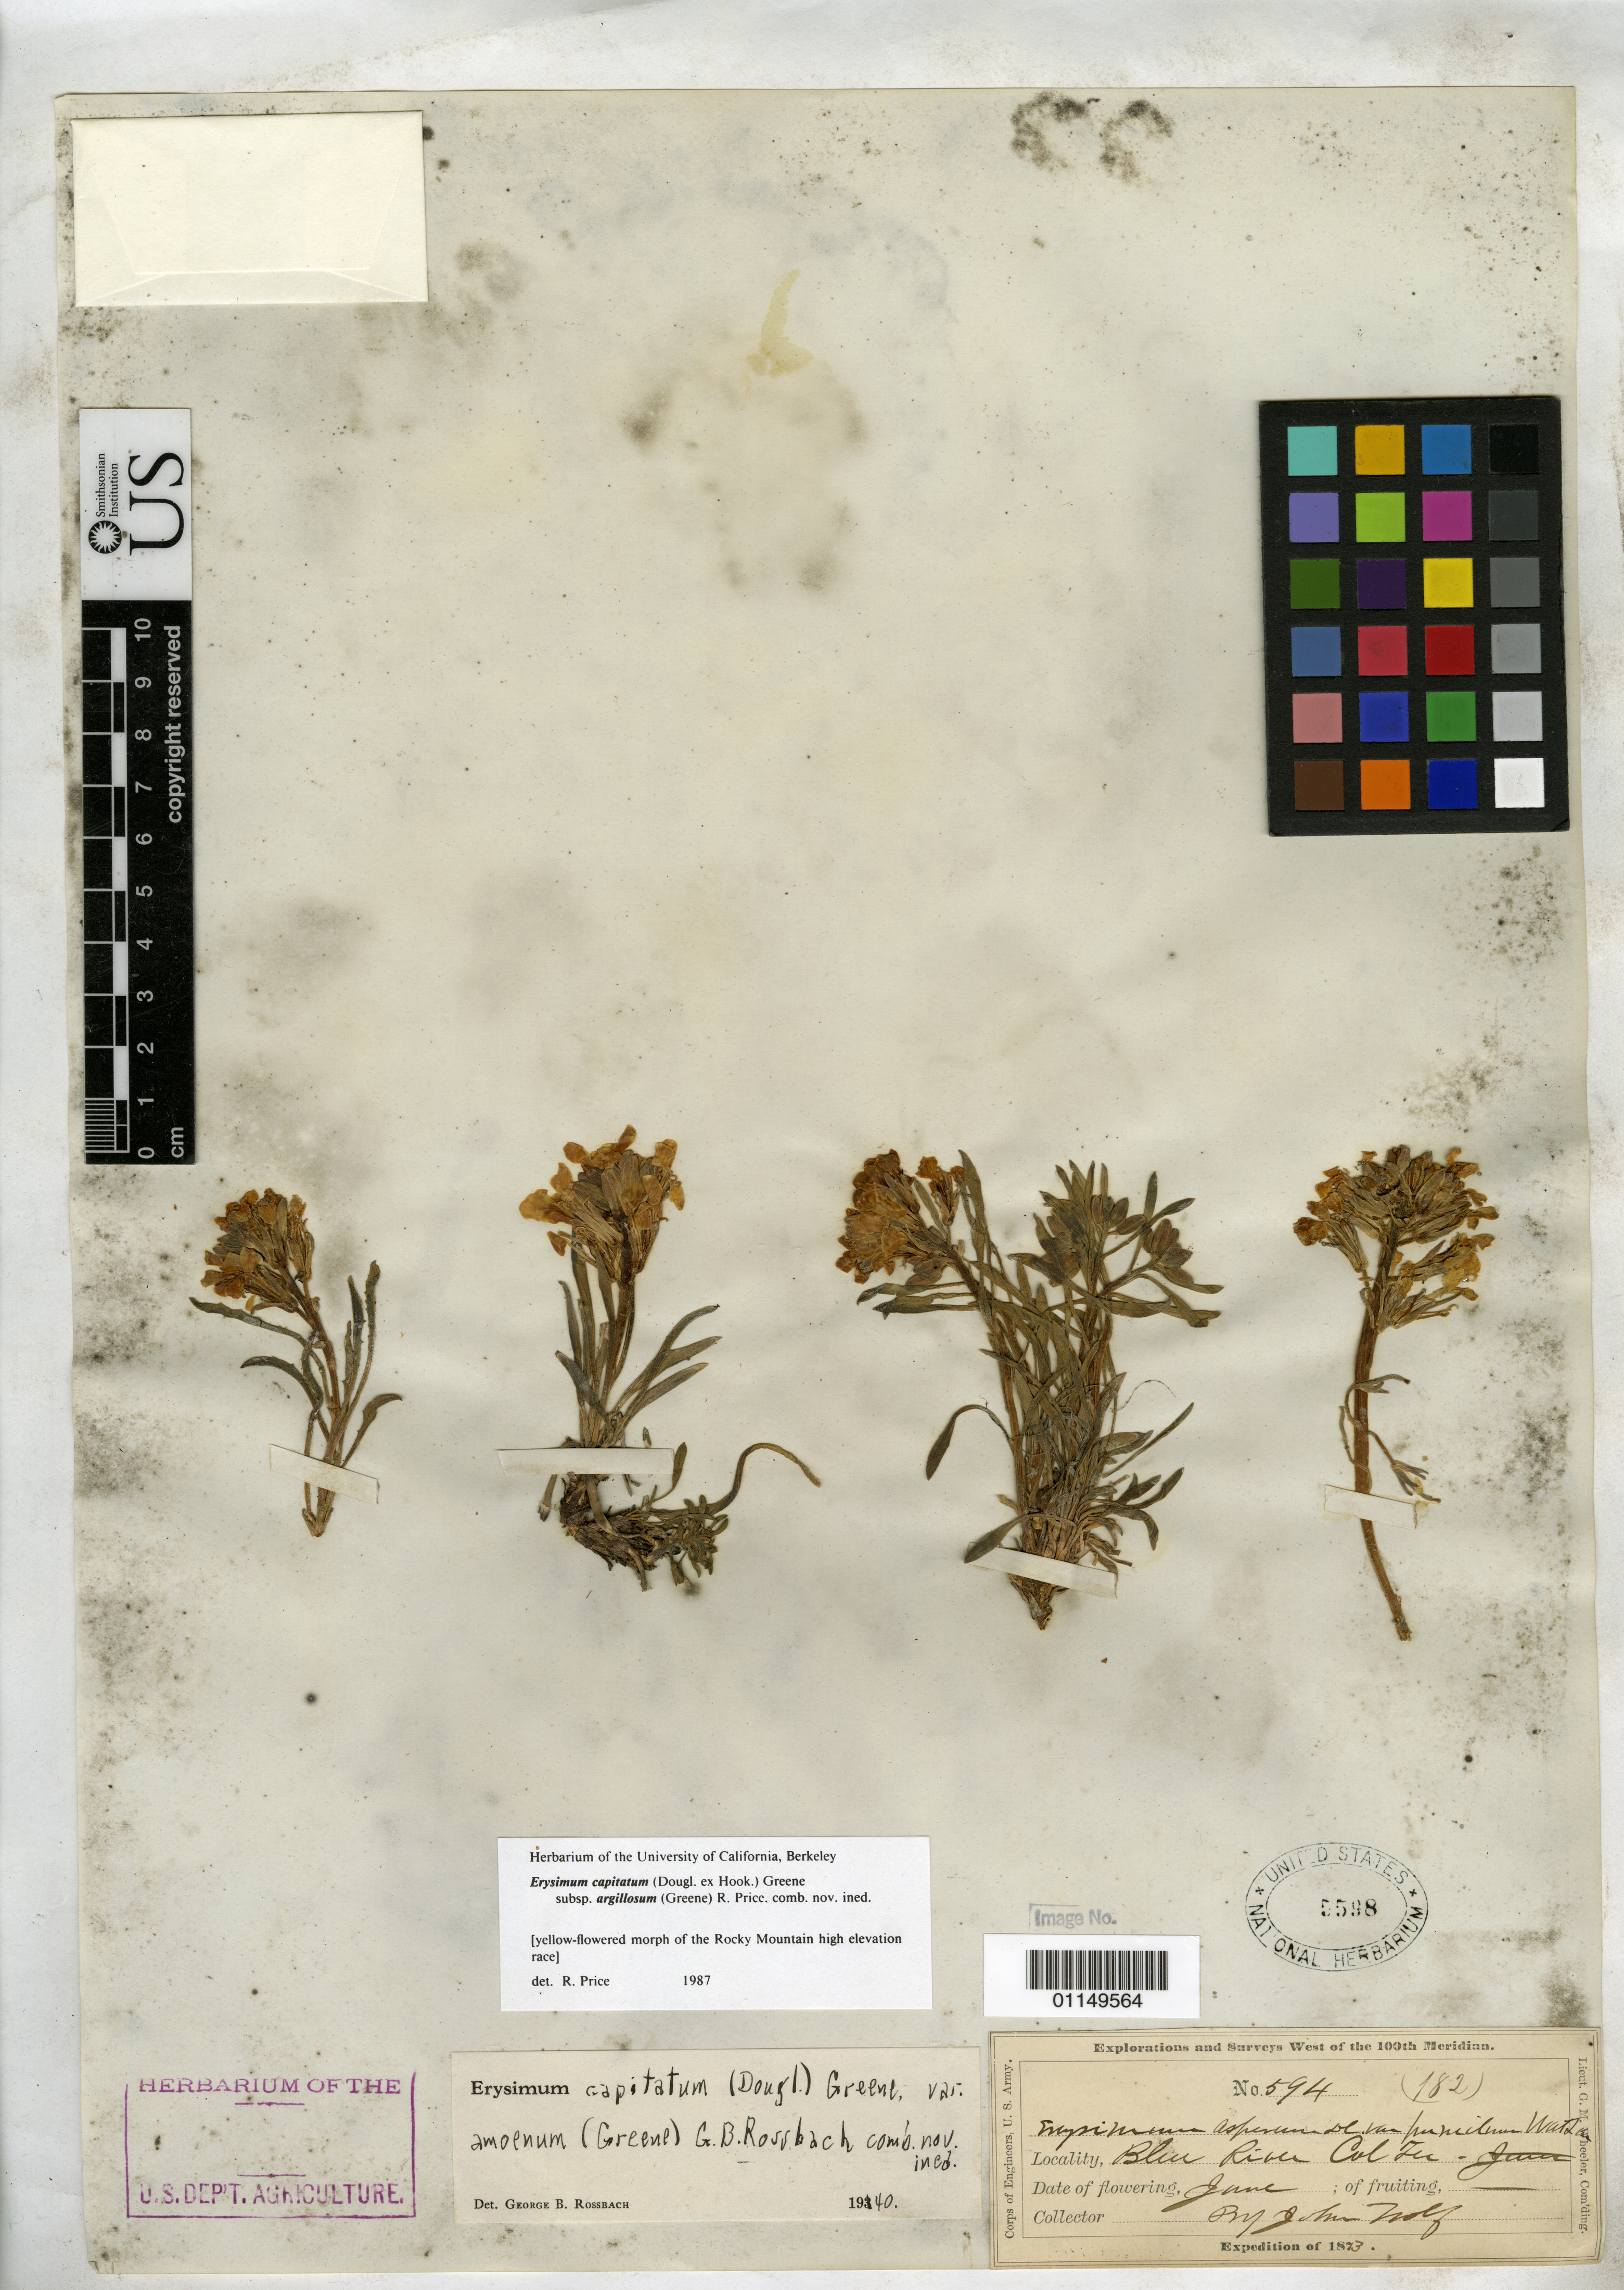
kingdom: Plantae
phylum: Tracheophyta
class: Magnoliopsida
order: Brassicales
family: Brassicaceae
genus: Erysimum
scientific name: Erysimum capitatum subsp. argillosum (Greene) R.A. Price comb. nov. ined.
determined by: Price, R.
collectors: J. Wolf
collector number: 594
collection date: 1873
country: United States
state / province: Colorado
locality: Blue River, Col. Terr.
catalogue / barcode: US 5598